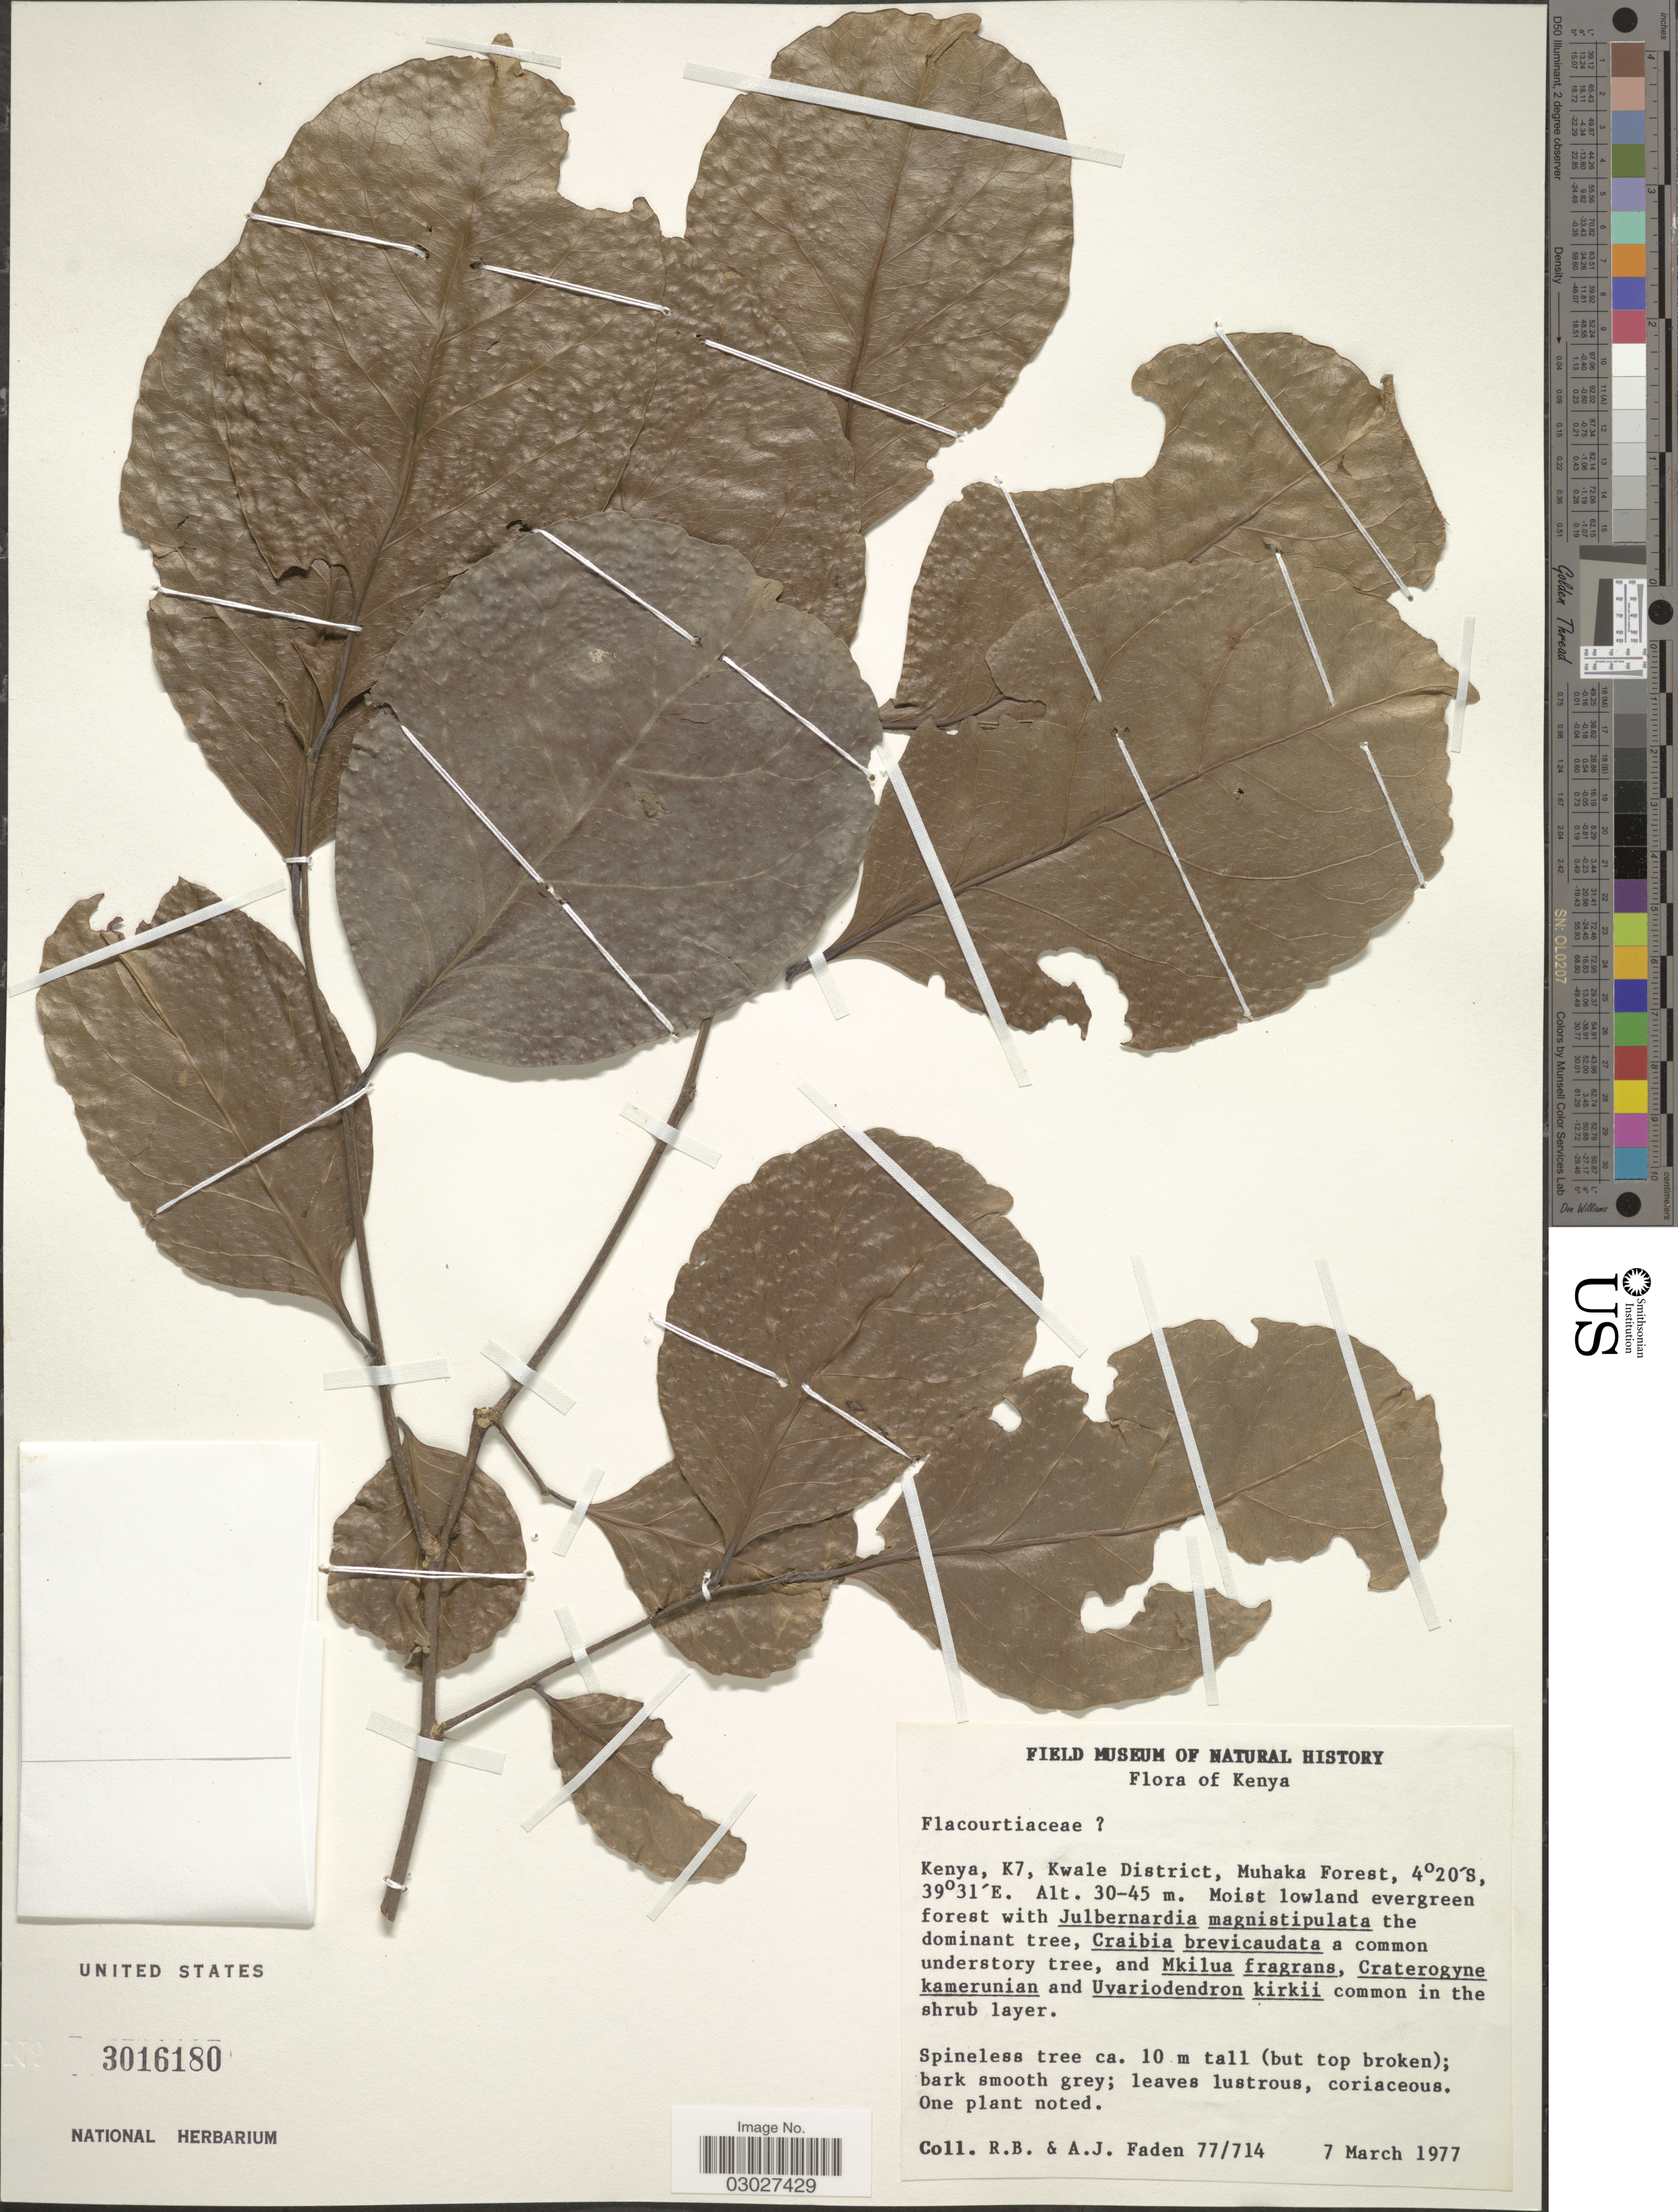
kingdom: Plantae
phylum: Tracheophyta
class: Magnoliopsida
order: Malpighiales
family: Salicaceae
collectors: R. B. Faden & A. J. Faden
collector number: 77/714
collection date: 1977-03-07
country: Kenya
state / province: Kwale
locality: K7, Kwale District, Muhaka Forest.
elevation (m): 30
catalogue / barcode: US 3016180